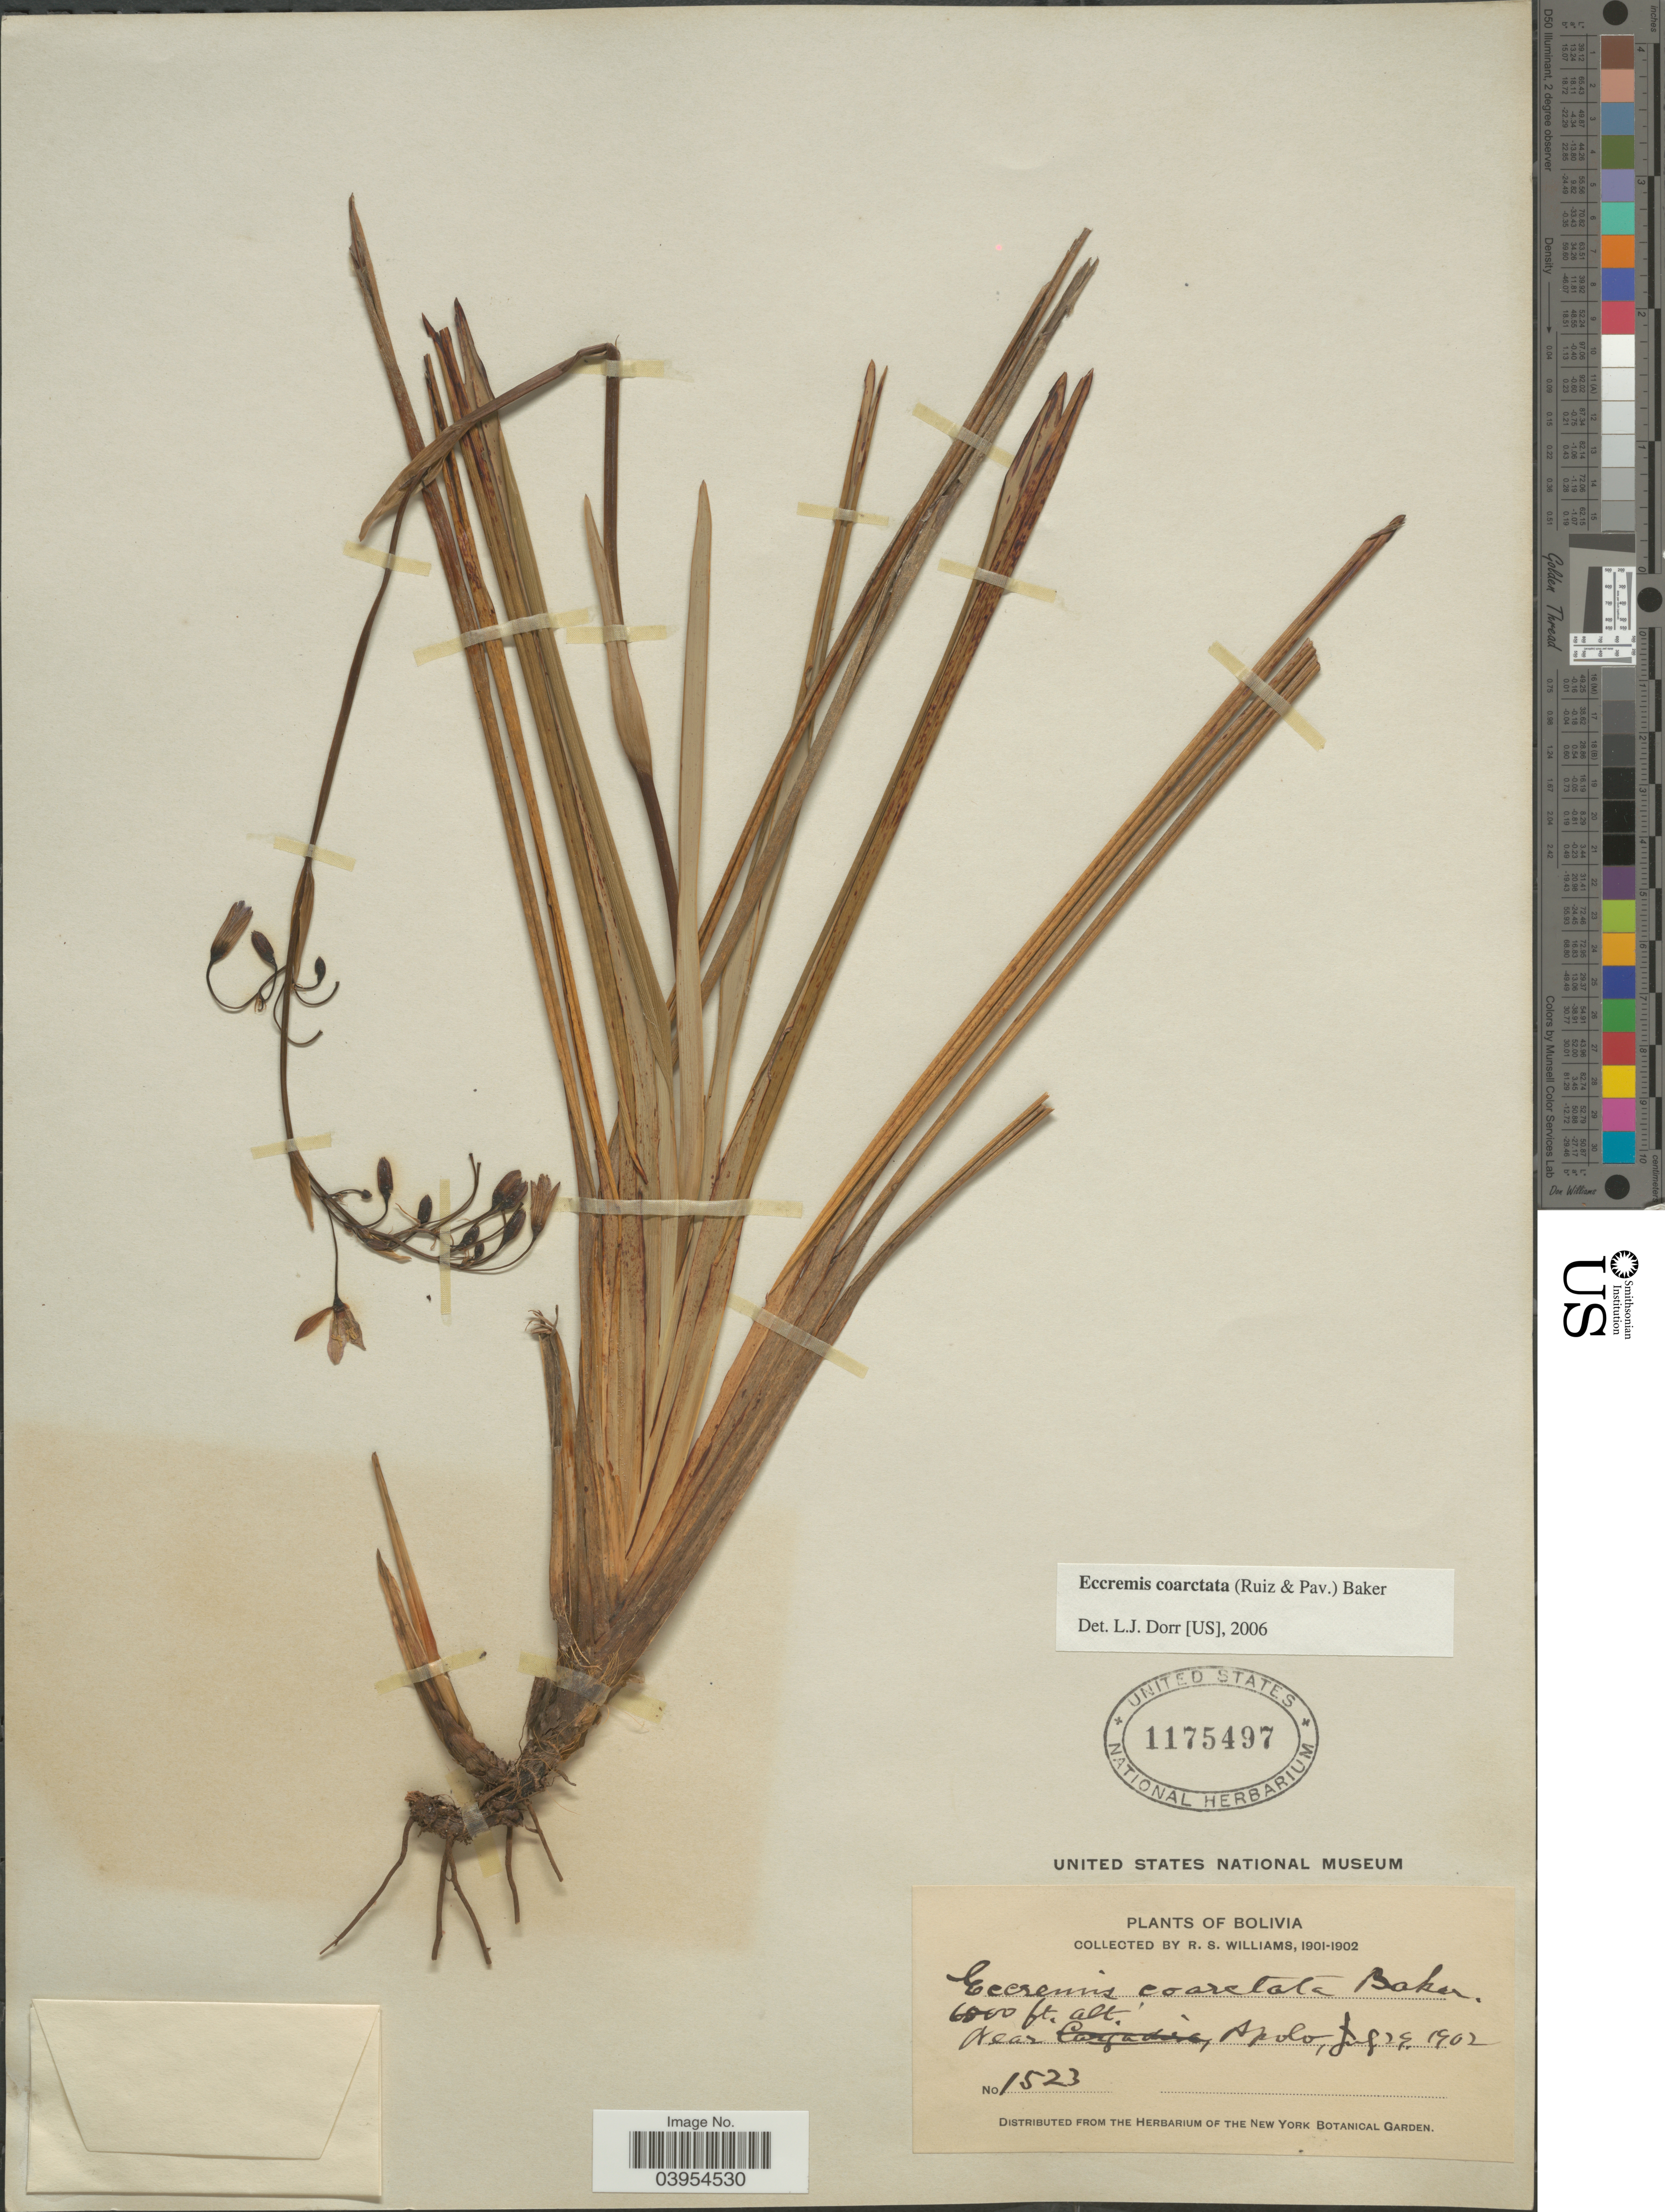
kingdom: Plantae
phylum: Tracheophyta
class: Liliopsida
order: Asparagales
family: Asphodelaceae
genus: Eccremis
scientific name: Eccremis coarctata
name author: Baker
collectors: R. S. Williams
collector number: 1523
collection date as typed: July 29, 1902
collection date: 1902-07-29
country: Bolivia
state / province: La Paz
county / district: Franz Tamayo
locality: Near Apolo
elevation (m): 2073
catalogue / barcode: US 1175497